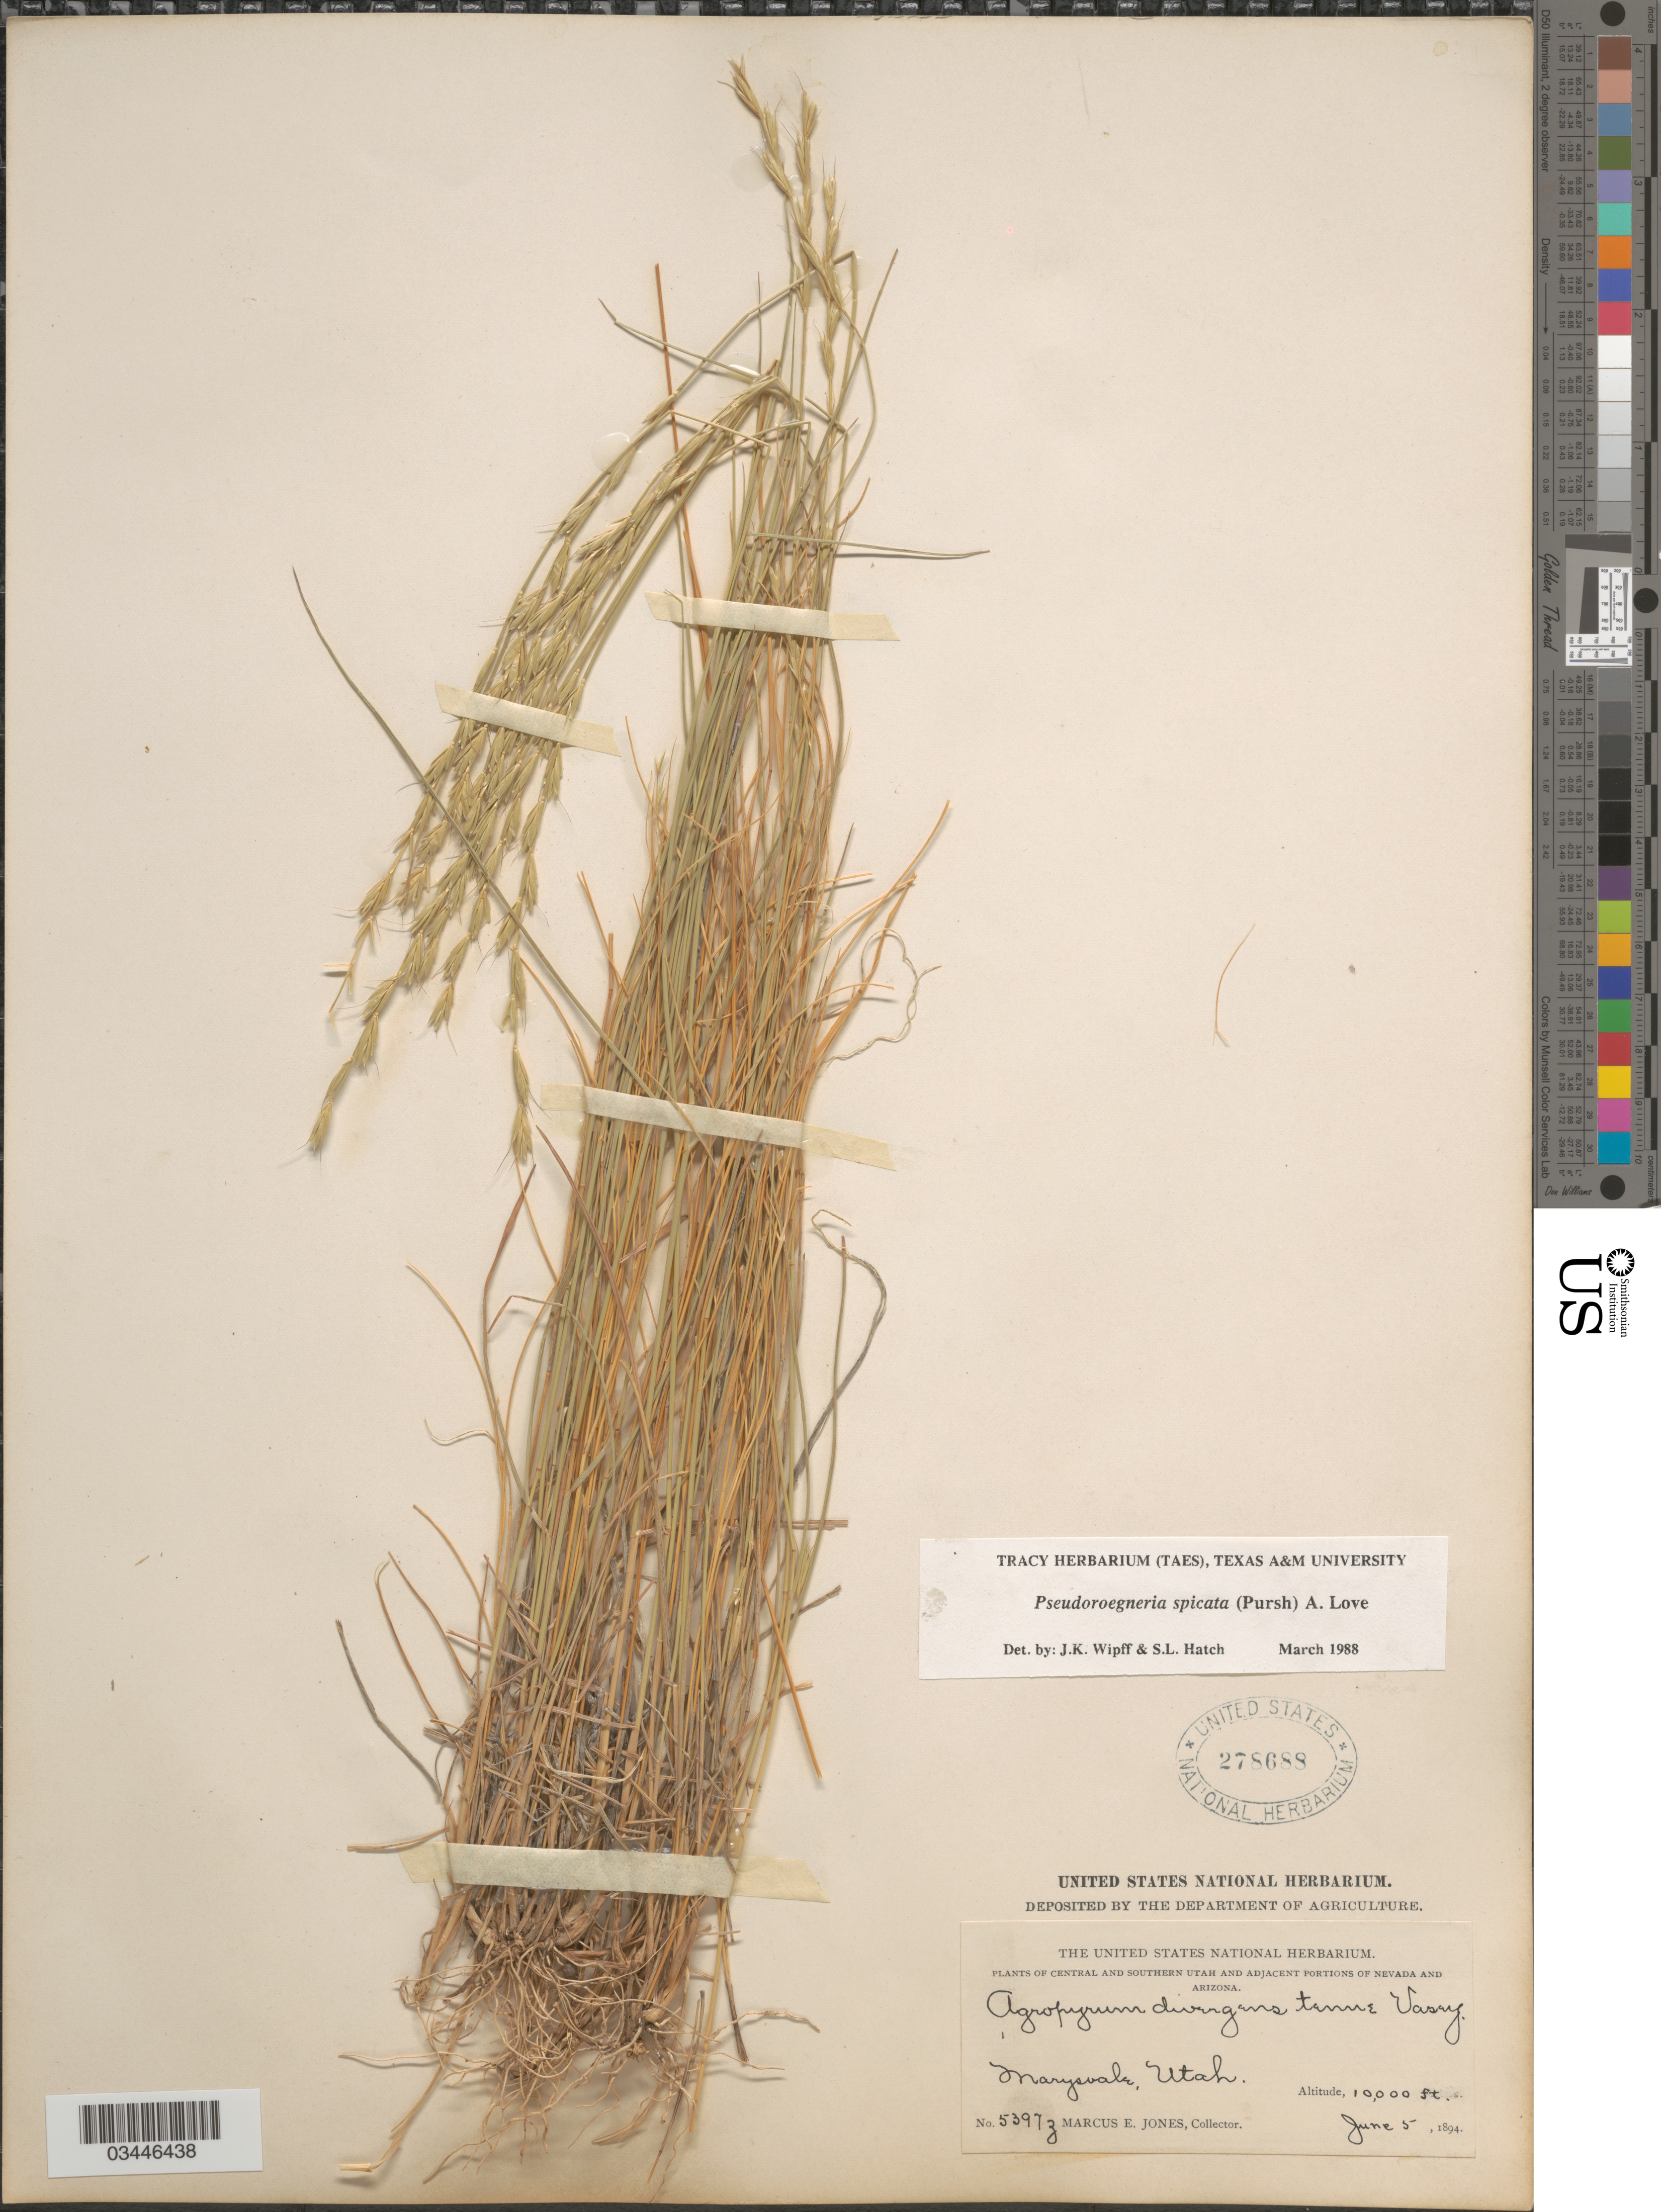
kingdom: Plantae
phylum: Tracheophyta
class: Liliopsida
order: Poales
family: Poaceae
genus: Pseudoroegneria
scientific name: Pseudoroegneria spicata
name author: (Pursh) Á. Löve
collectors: M. E. Jones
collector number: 5397z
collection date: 1894-06-05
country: United States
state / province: Utah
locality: Central and Southern Utah. Marysvale.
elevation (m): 3048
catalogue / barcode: US 278688